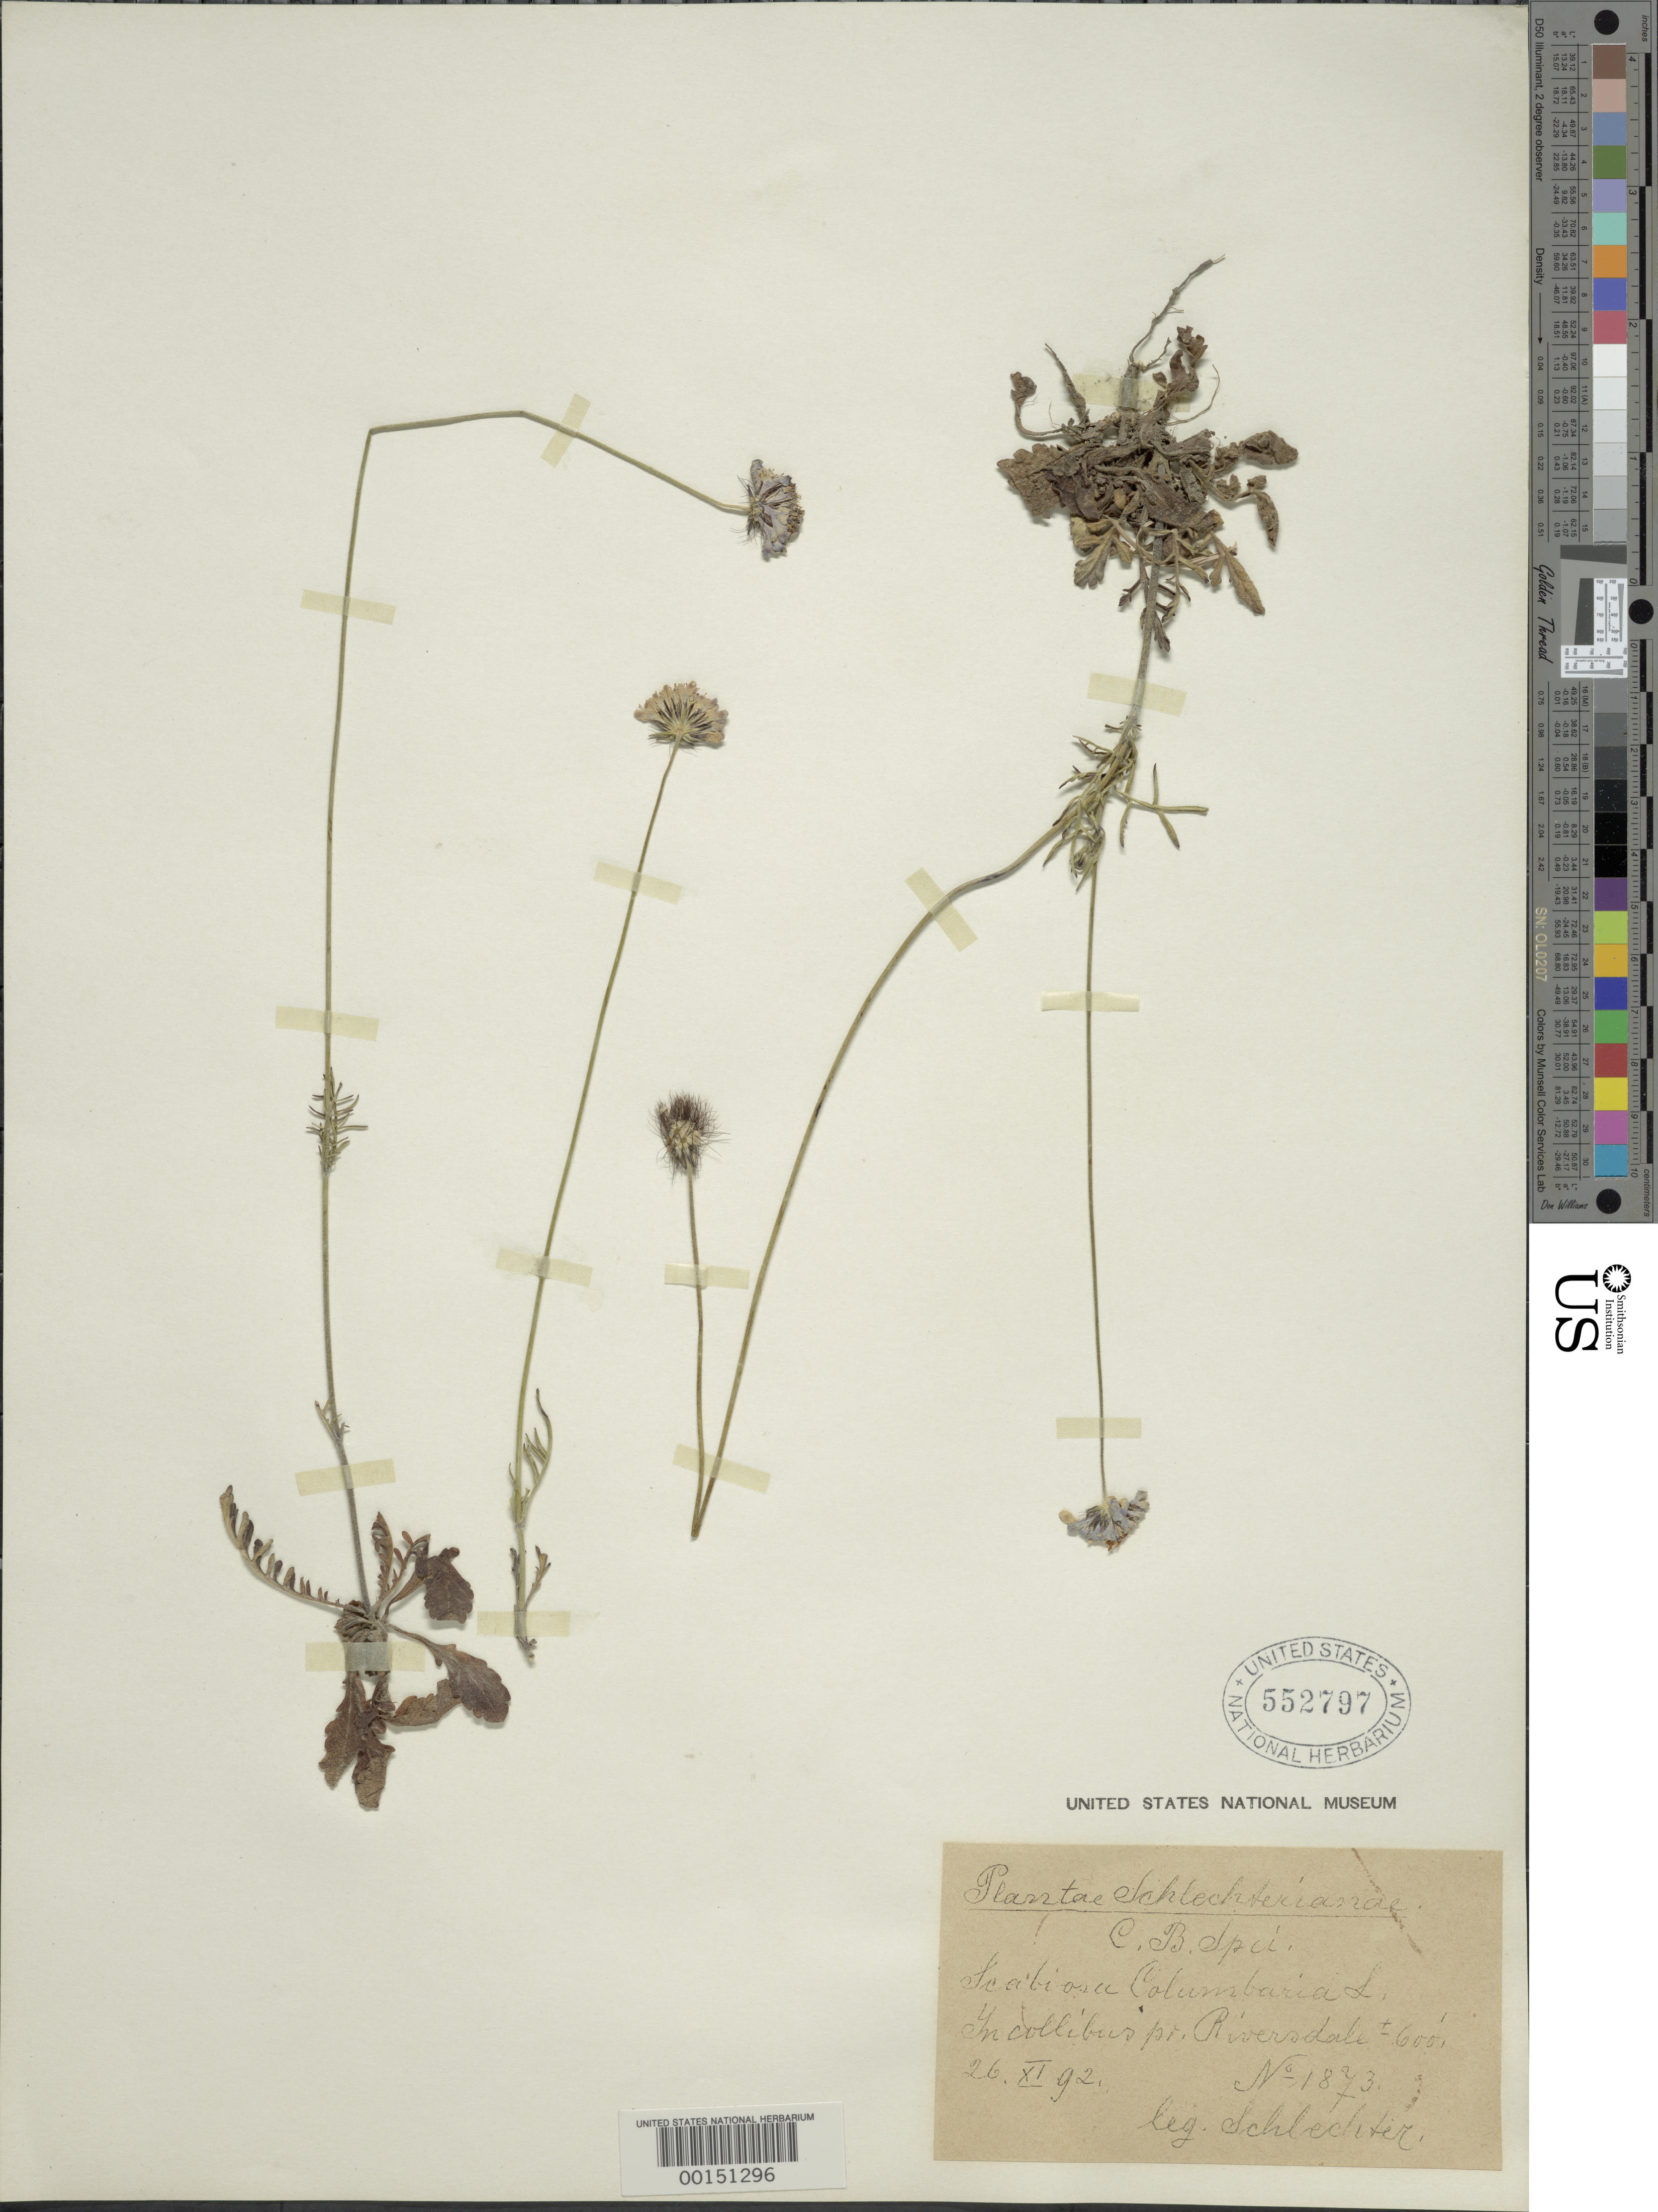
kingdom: Plantae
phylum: Tracheophyta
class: Magnoliopsida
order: Dipsacales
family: Caprifoliaceae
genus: Scabiosa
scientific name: Scabiosa columbaria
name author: L.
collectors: Schlechter, --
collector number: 1873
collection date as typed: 26 Nov 1892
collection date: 1892-11-26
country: South Africa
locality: Riversdale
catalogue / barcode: US 552797